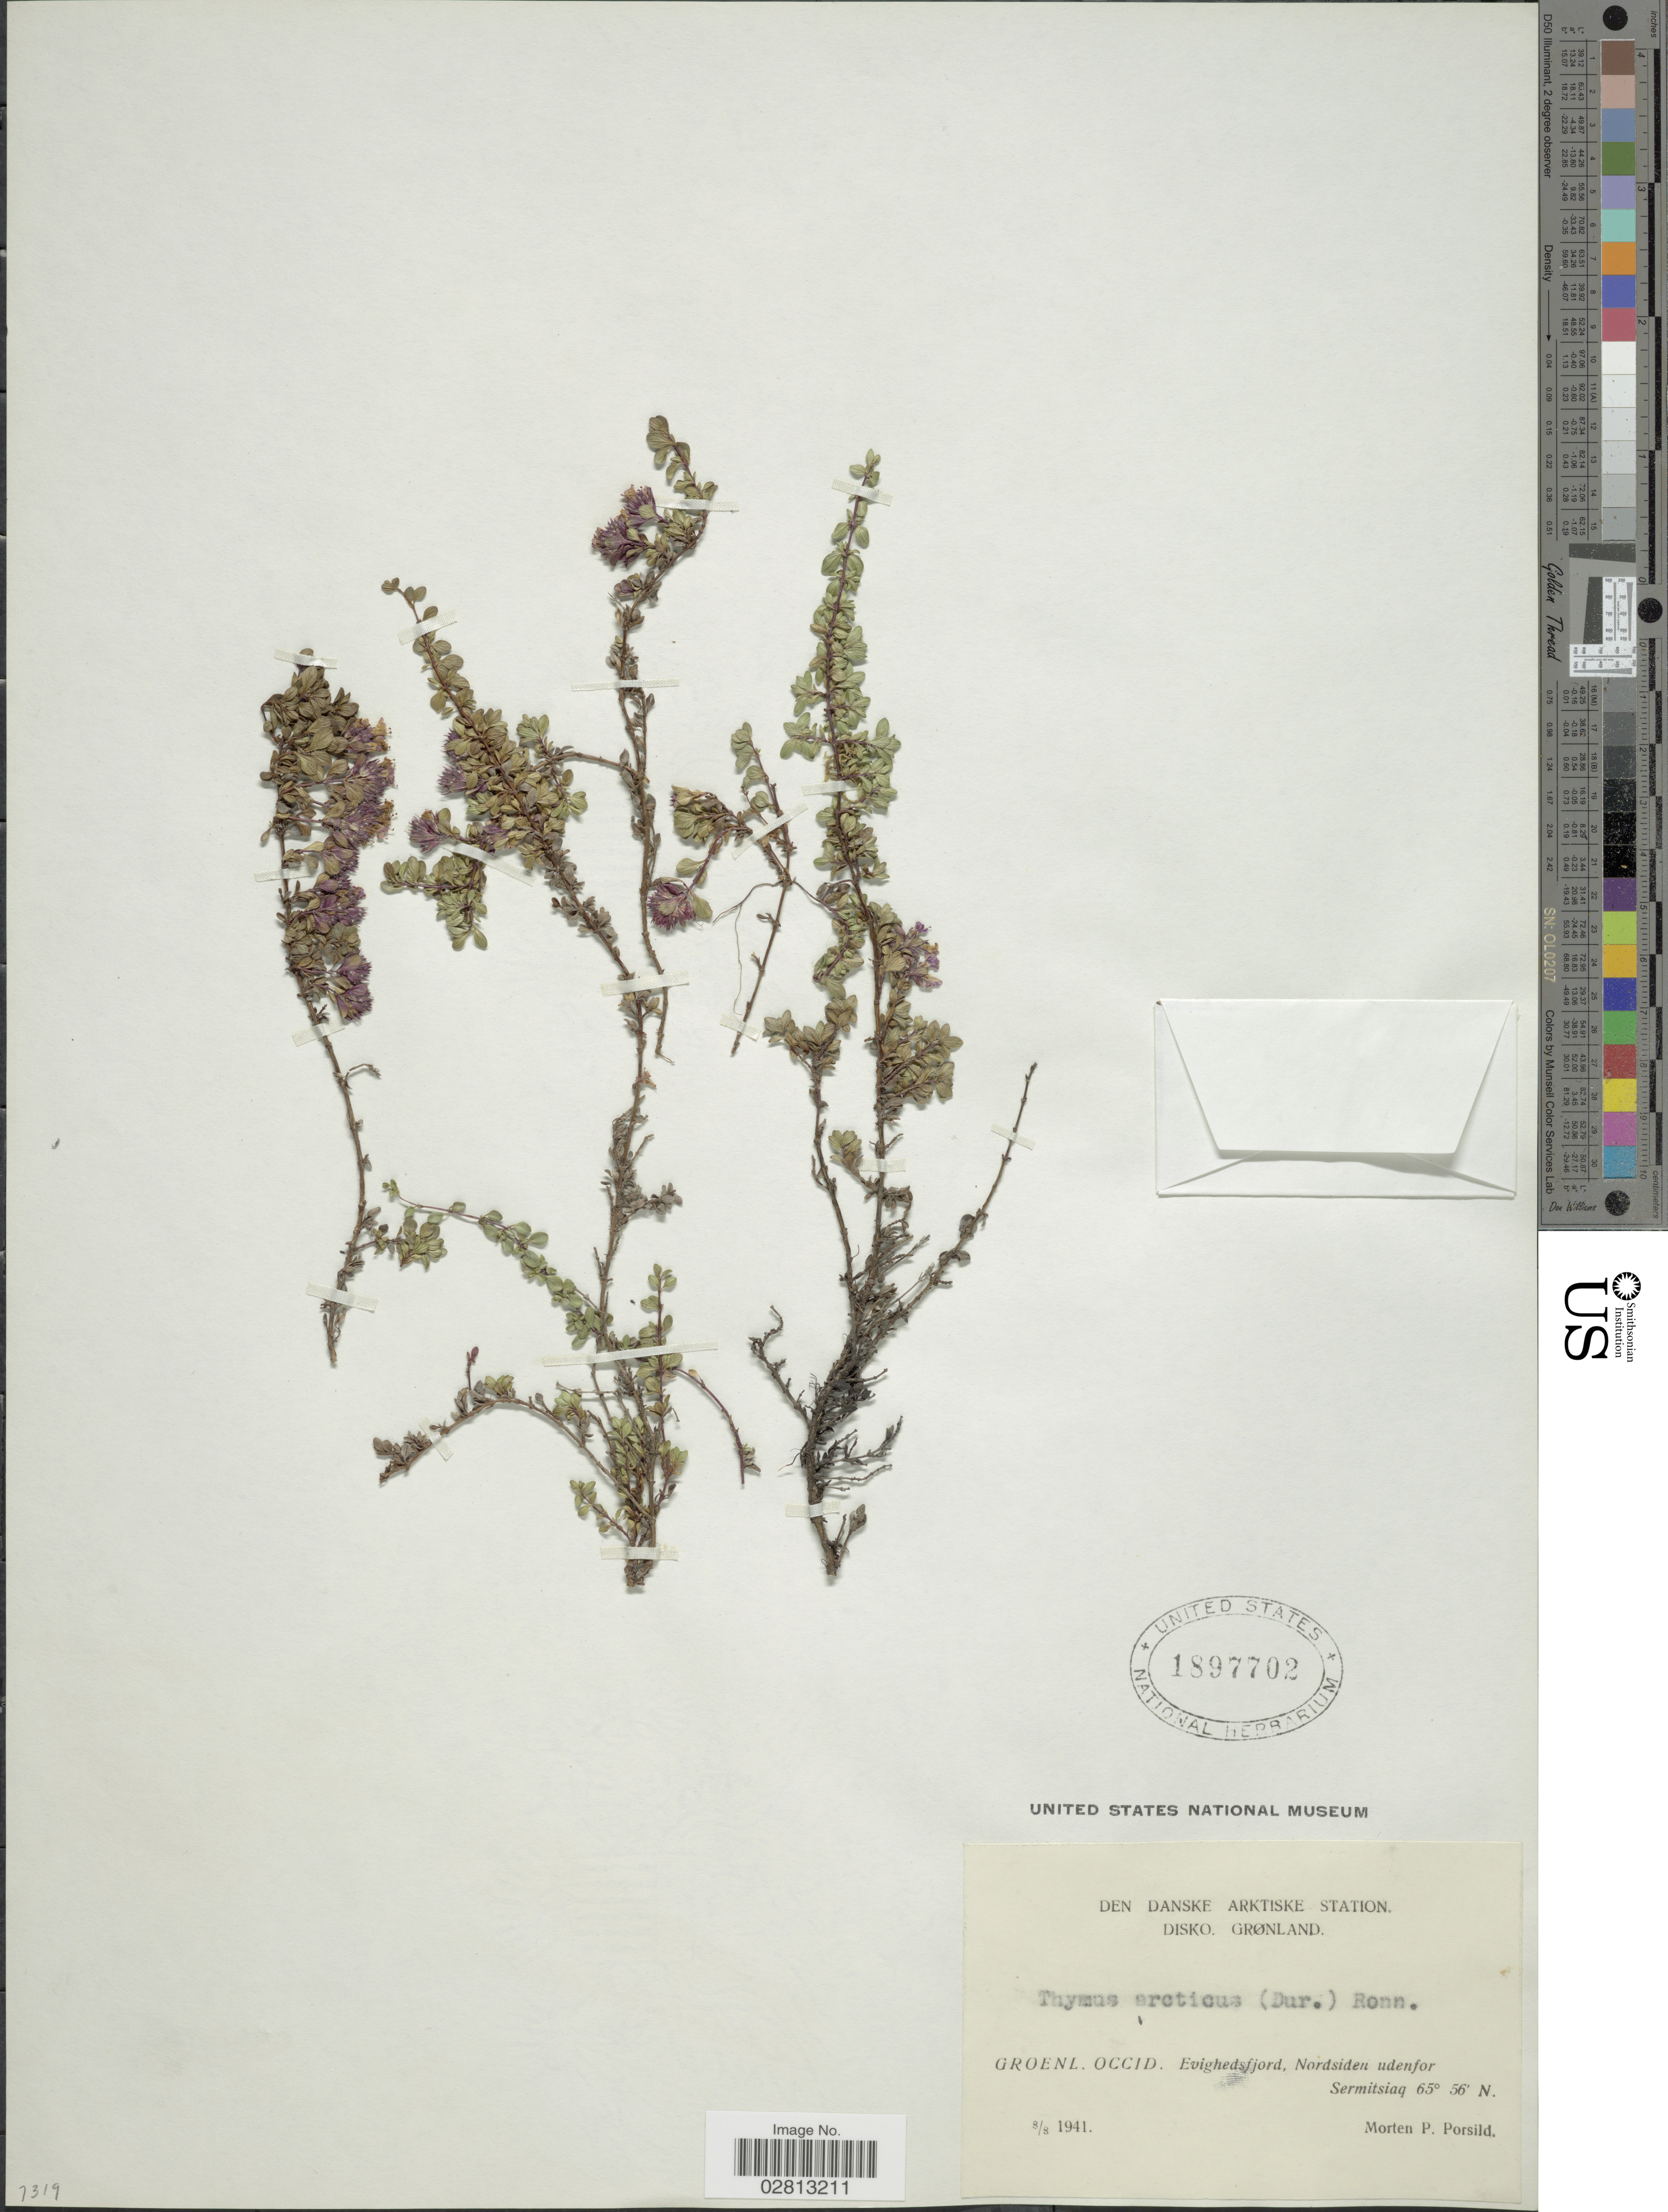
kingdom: Plantae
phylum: Tracheophyta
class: Magnoliopsida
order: Lamiales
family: Lamiaceae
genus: Thymus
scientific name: Thymus arcticus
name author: Ronniger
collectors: M. P. Porsild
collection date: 1941-08-08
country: Greenland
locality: Den Danske Arktiske Station, Disko. Gronland, Groenl. Occid, Evighedsfjord, Nordsiden udenfor Sermitsiaq.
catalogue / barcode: US 1897702